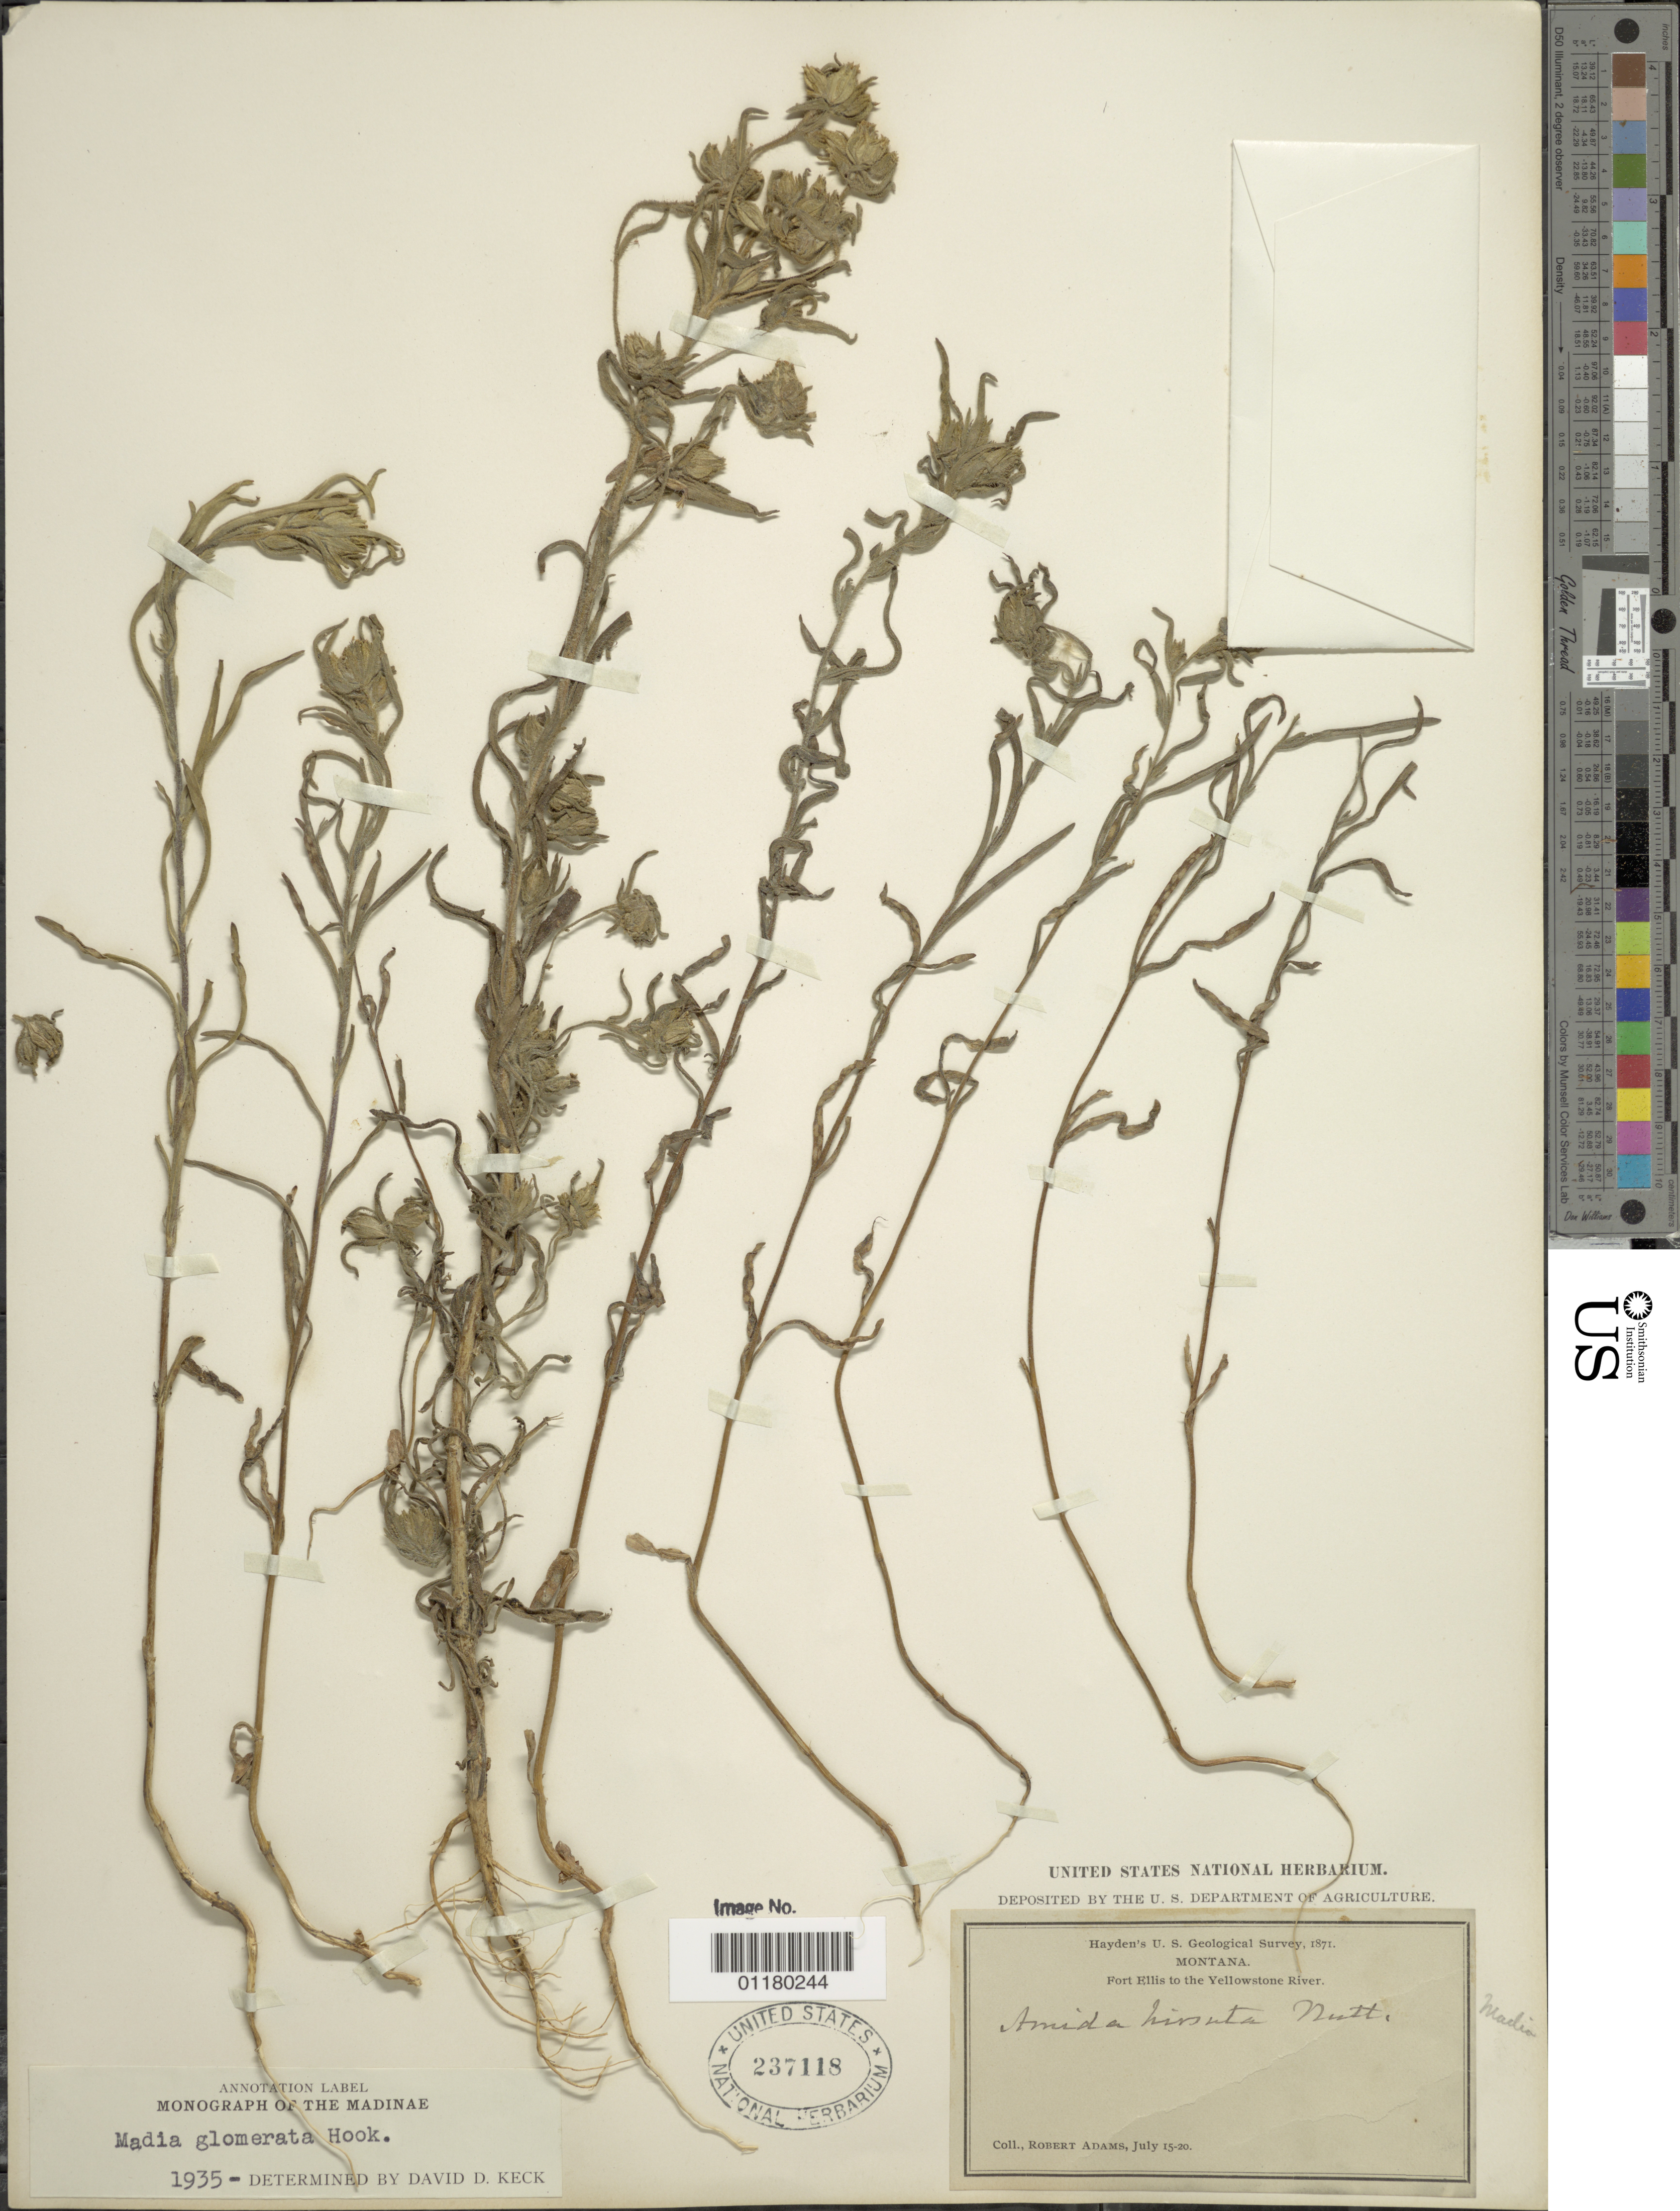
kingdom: Plantae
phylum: Tracheophyta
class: Magnoliopsida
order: Asterales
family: Asteraceae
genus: Madia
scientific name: Madia glomerata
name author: Hook.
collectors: R. Adams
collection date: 1871-07-15/1871-07-20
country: United States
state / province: Montana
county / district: Gallatin / Park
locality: Fort Ellis to the Yellowstone River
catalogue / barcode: US 237118